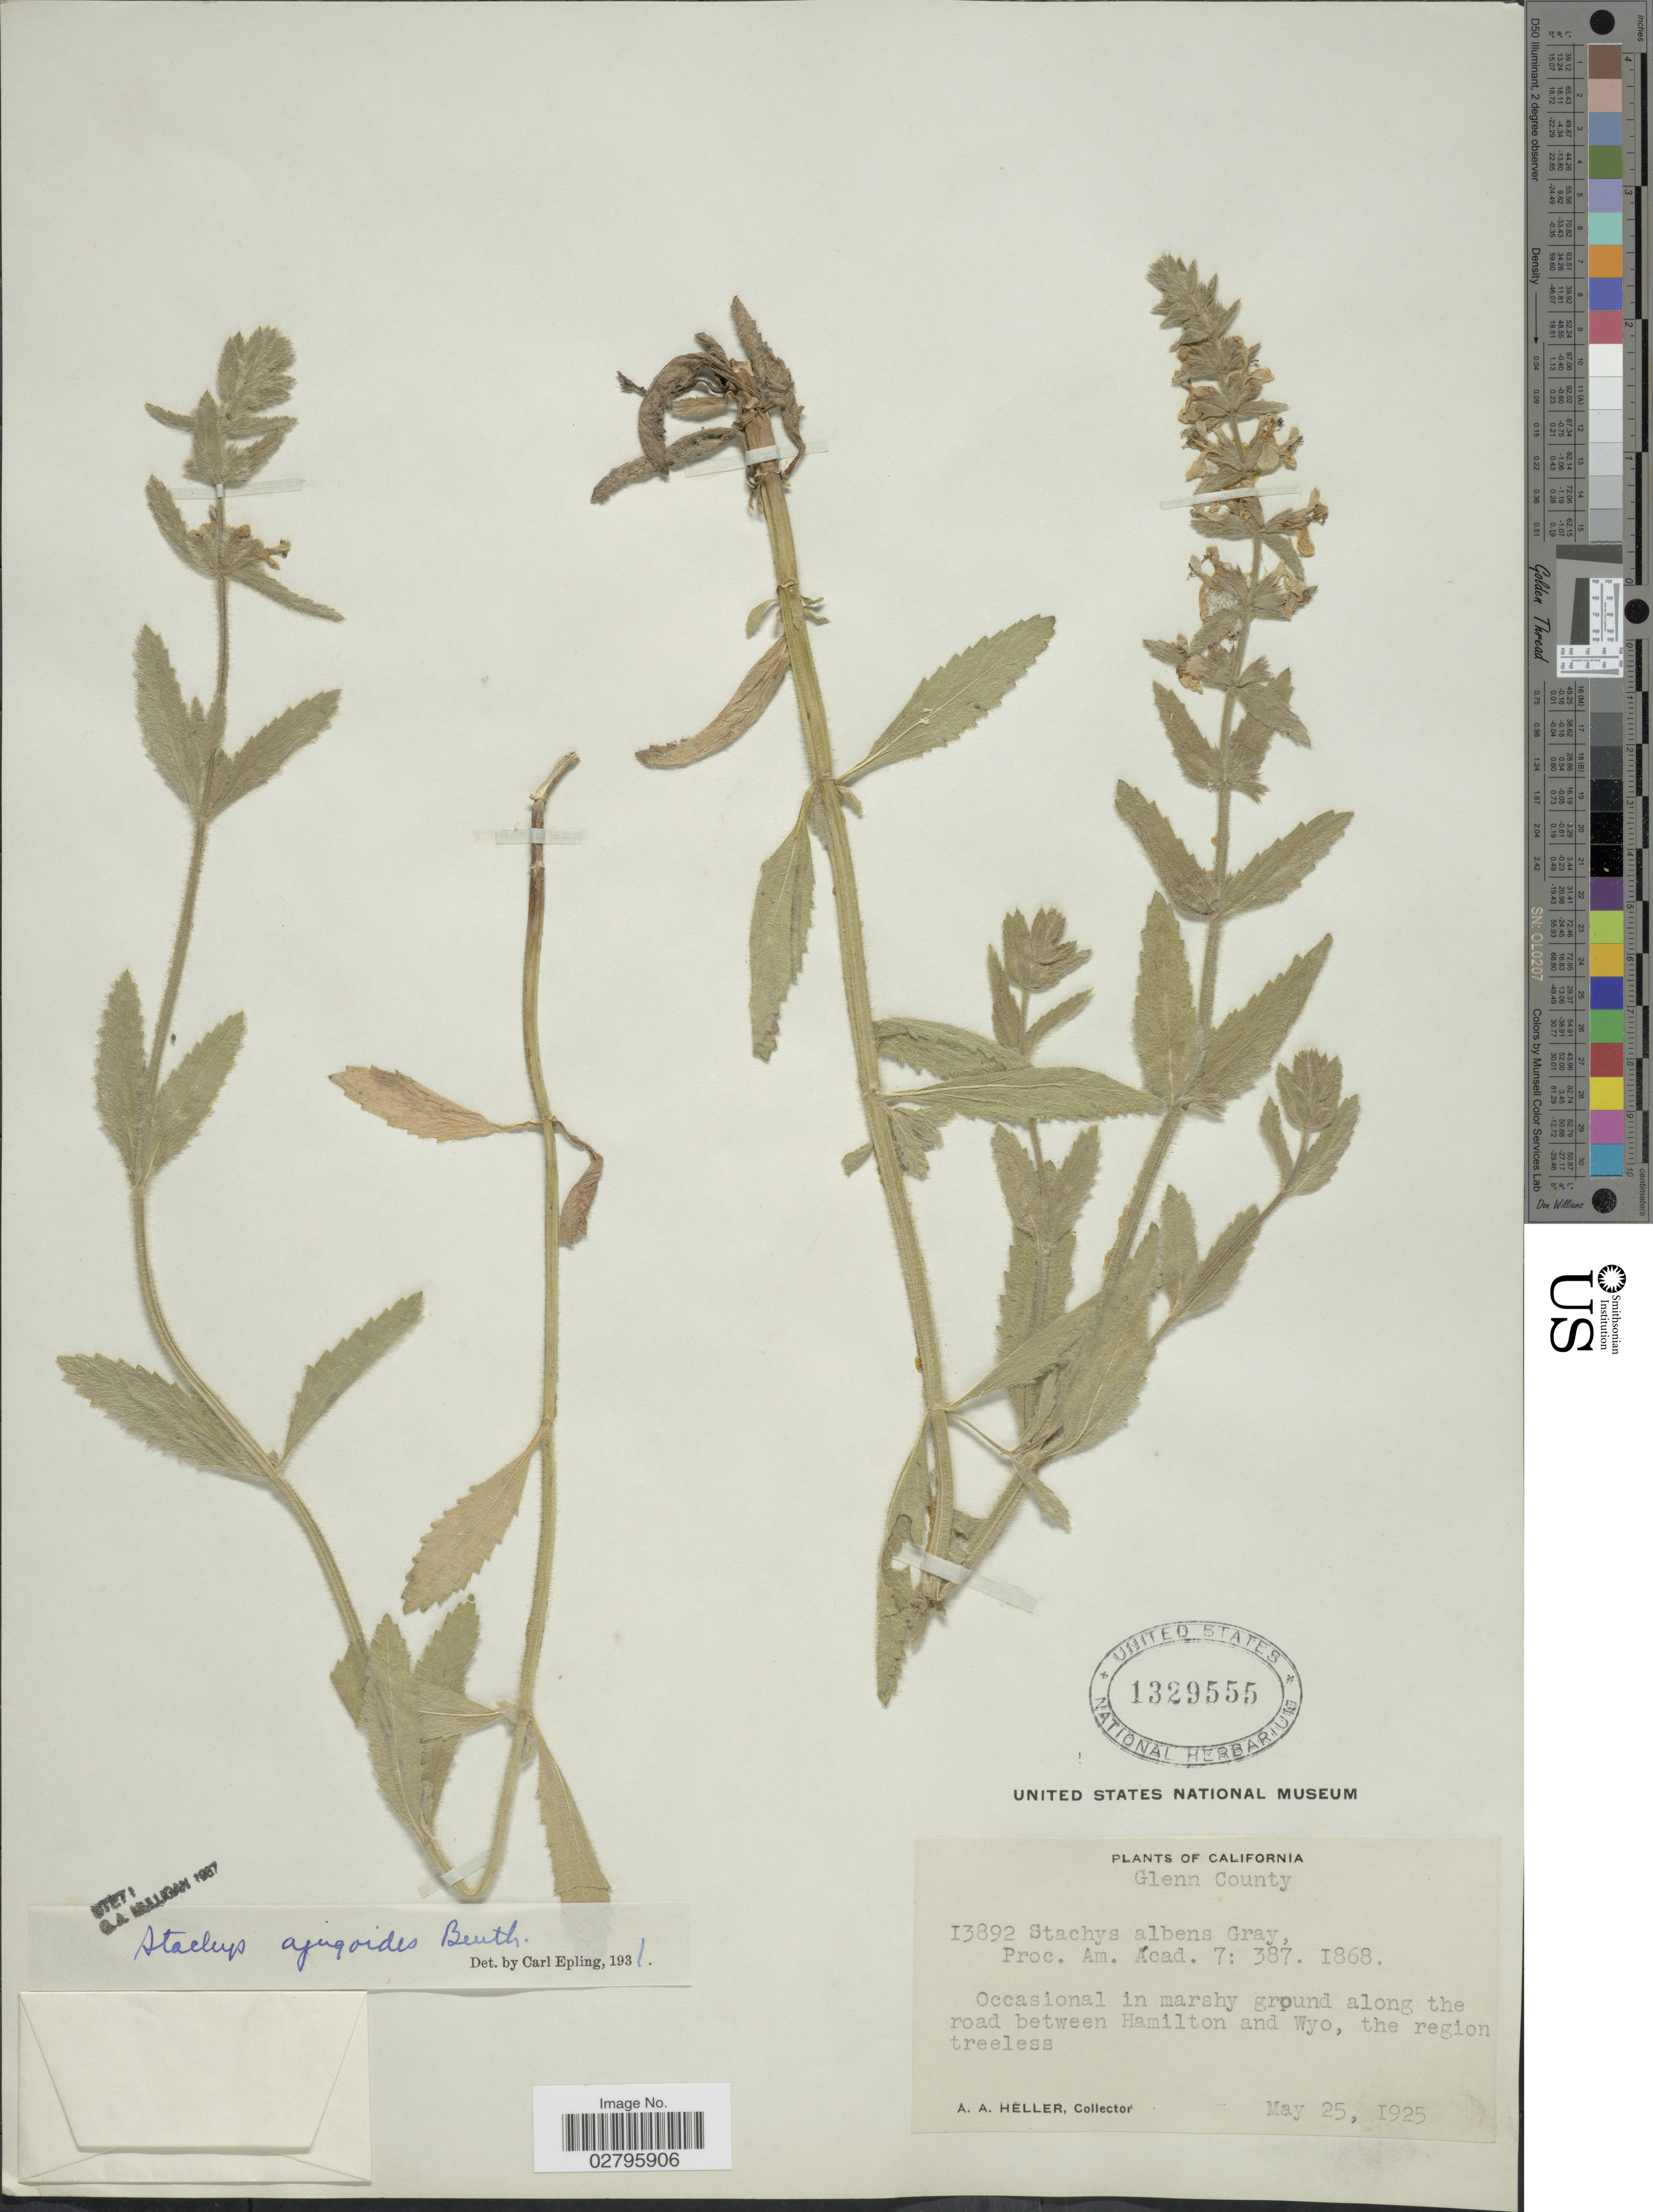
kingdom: Plantae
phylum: Tracheophyta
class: Magnoliopsida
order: Lamiales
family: Lamiaceae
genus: Stachys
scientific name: Stachys ajugoides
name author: Benth.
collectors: A. A. Heller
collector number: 13892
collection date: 1925-05-25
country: United States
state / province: California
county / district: Glenn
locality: Glenn County. Occasional in marshy ground along the road between Hamilton and Wyo, the region treeless.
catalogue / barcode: US 1329555